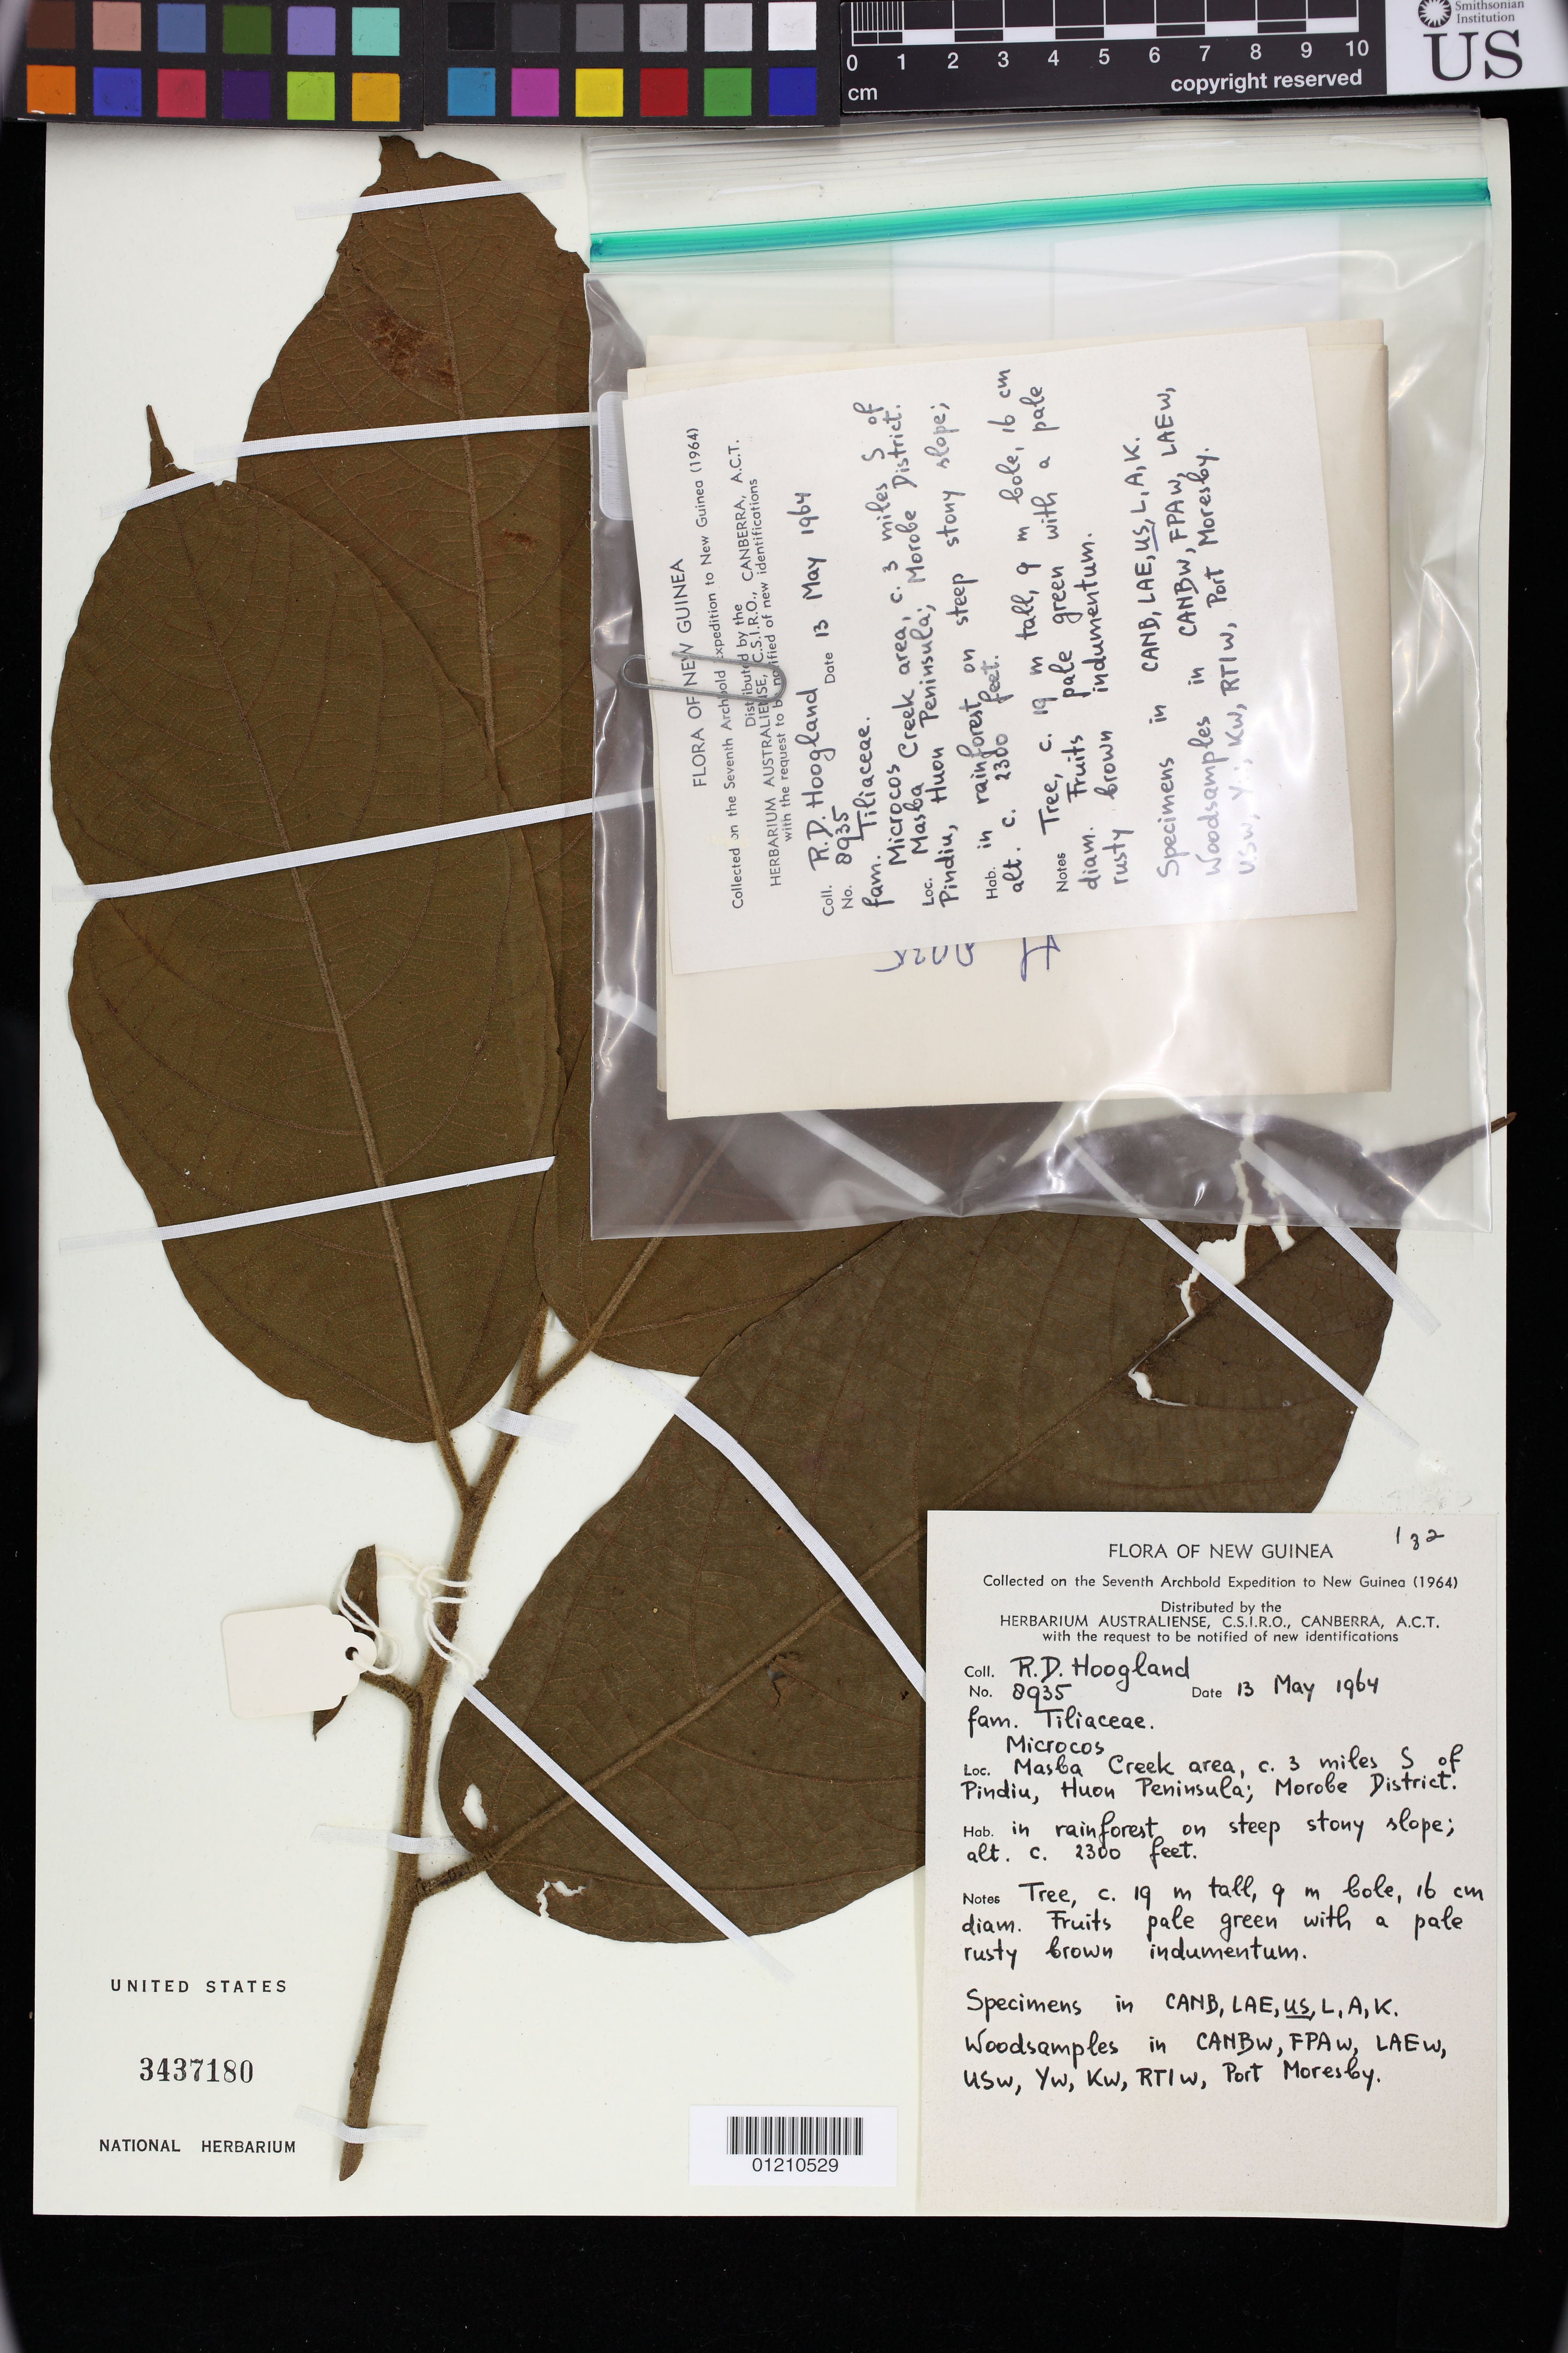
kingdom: Plantae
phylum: Tracheophyta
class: Magnoliopsida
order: Malvales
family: Malvaceae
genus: Microcos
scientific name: Microcos sp.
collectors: R. D. Hoogland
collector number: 8935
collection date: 1964-05-13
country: Papua New Guinea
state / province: Morobe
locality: Masba Creek area, c. 3 miles S of Pindiu, Huon Peninsula; Morobe District.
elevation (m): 701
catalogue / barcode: US 3437180